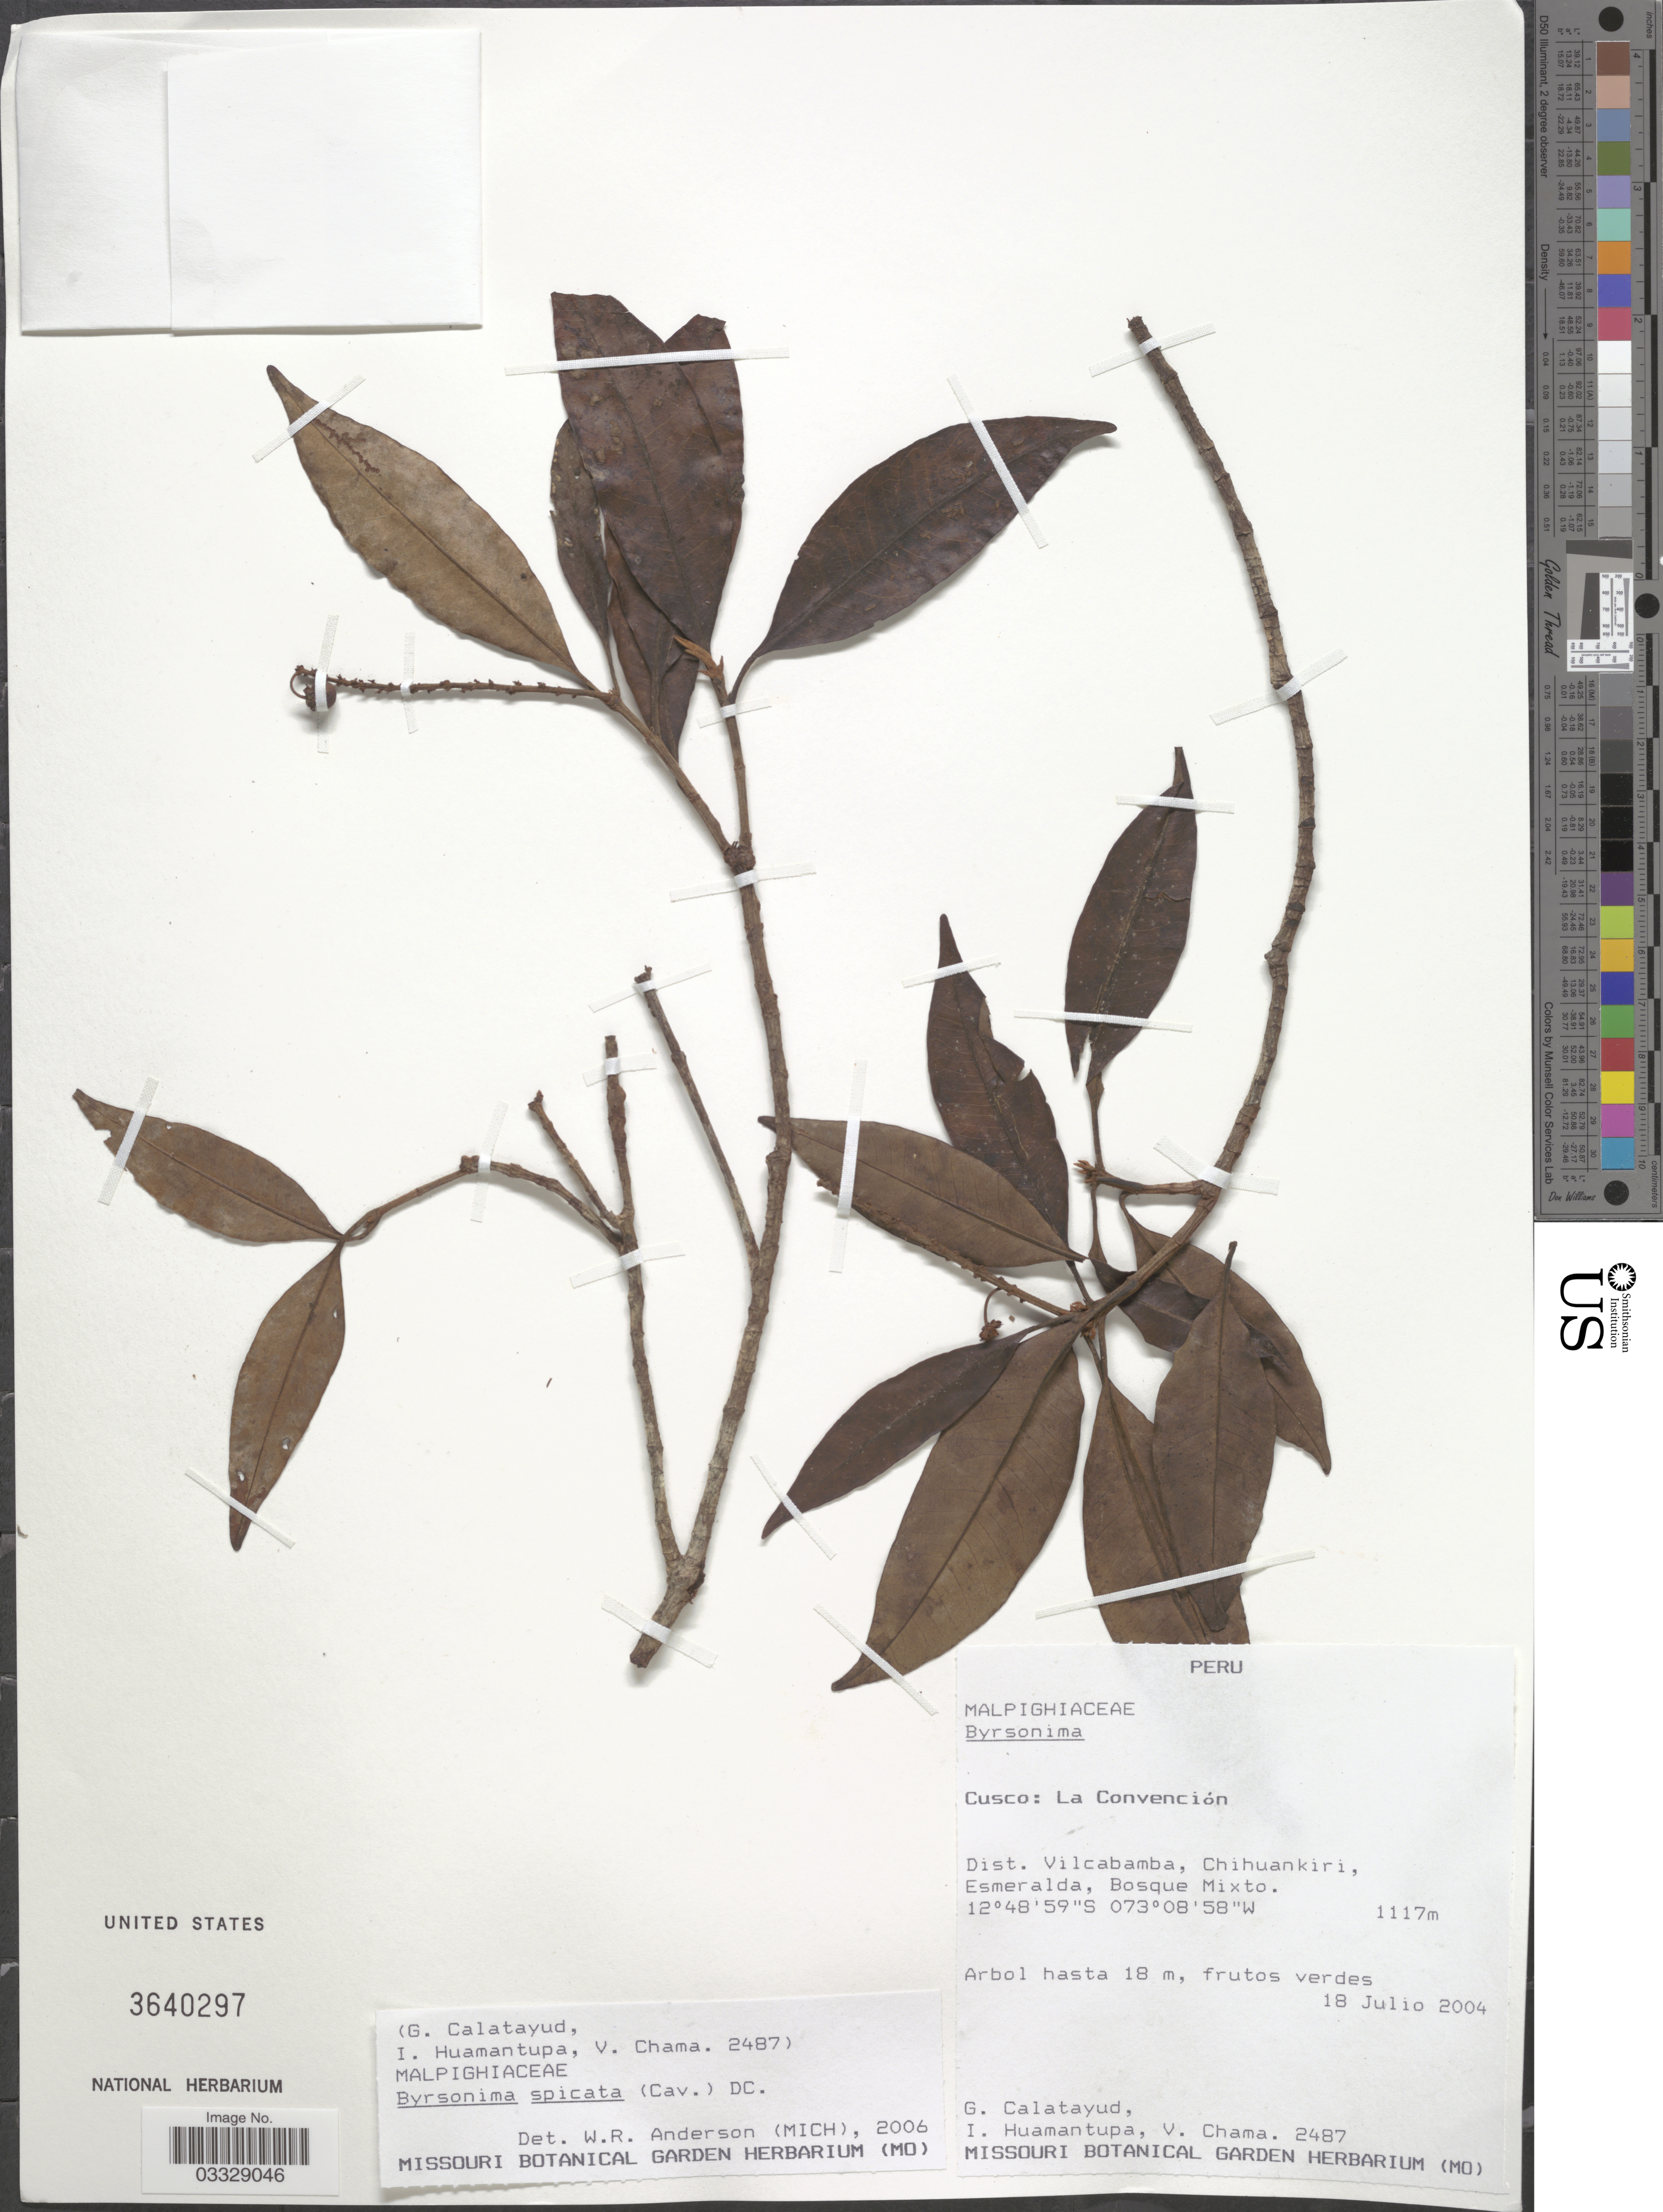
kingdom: Plantae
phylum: Tracheophyta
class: Magnoliopsida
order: Malpighiales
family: Malpighiaceae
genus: Byrsonima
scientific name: Byrsonima spicata (Cav.) DC.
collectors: G. Calatayud, I. Huamantupa & V. Chama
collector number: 2487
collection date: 2004-07-18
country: Peru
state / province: Cusco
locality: La Convención. Dist. Vilcabamba, Chihuankiri, Esmeralda, Bosque Mixto.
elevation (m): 1117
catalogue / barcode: US 3640297